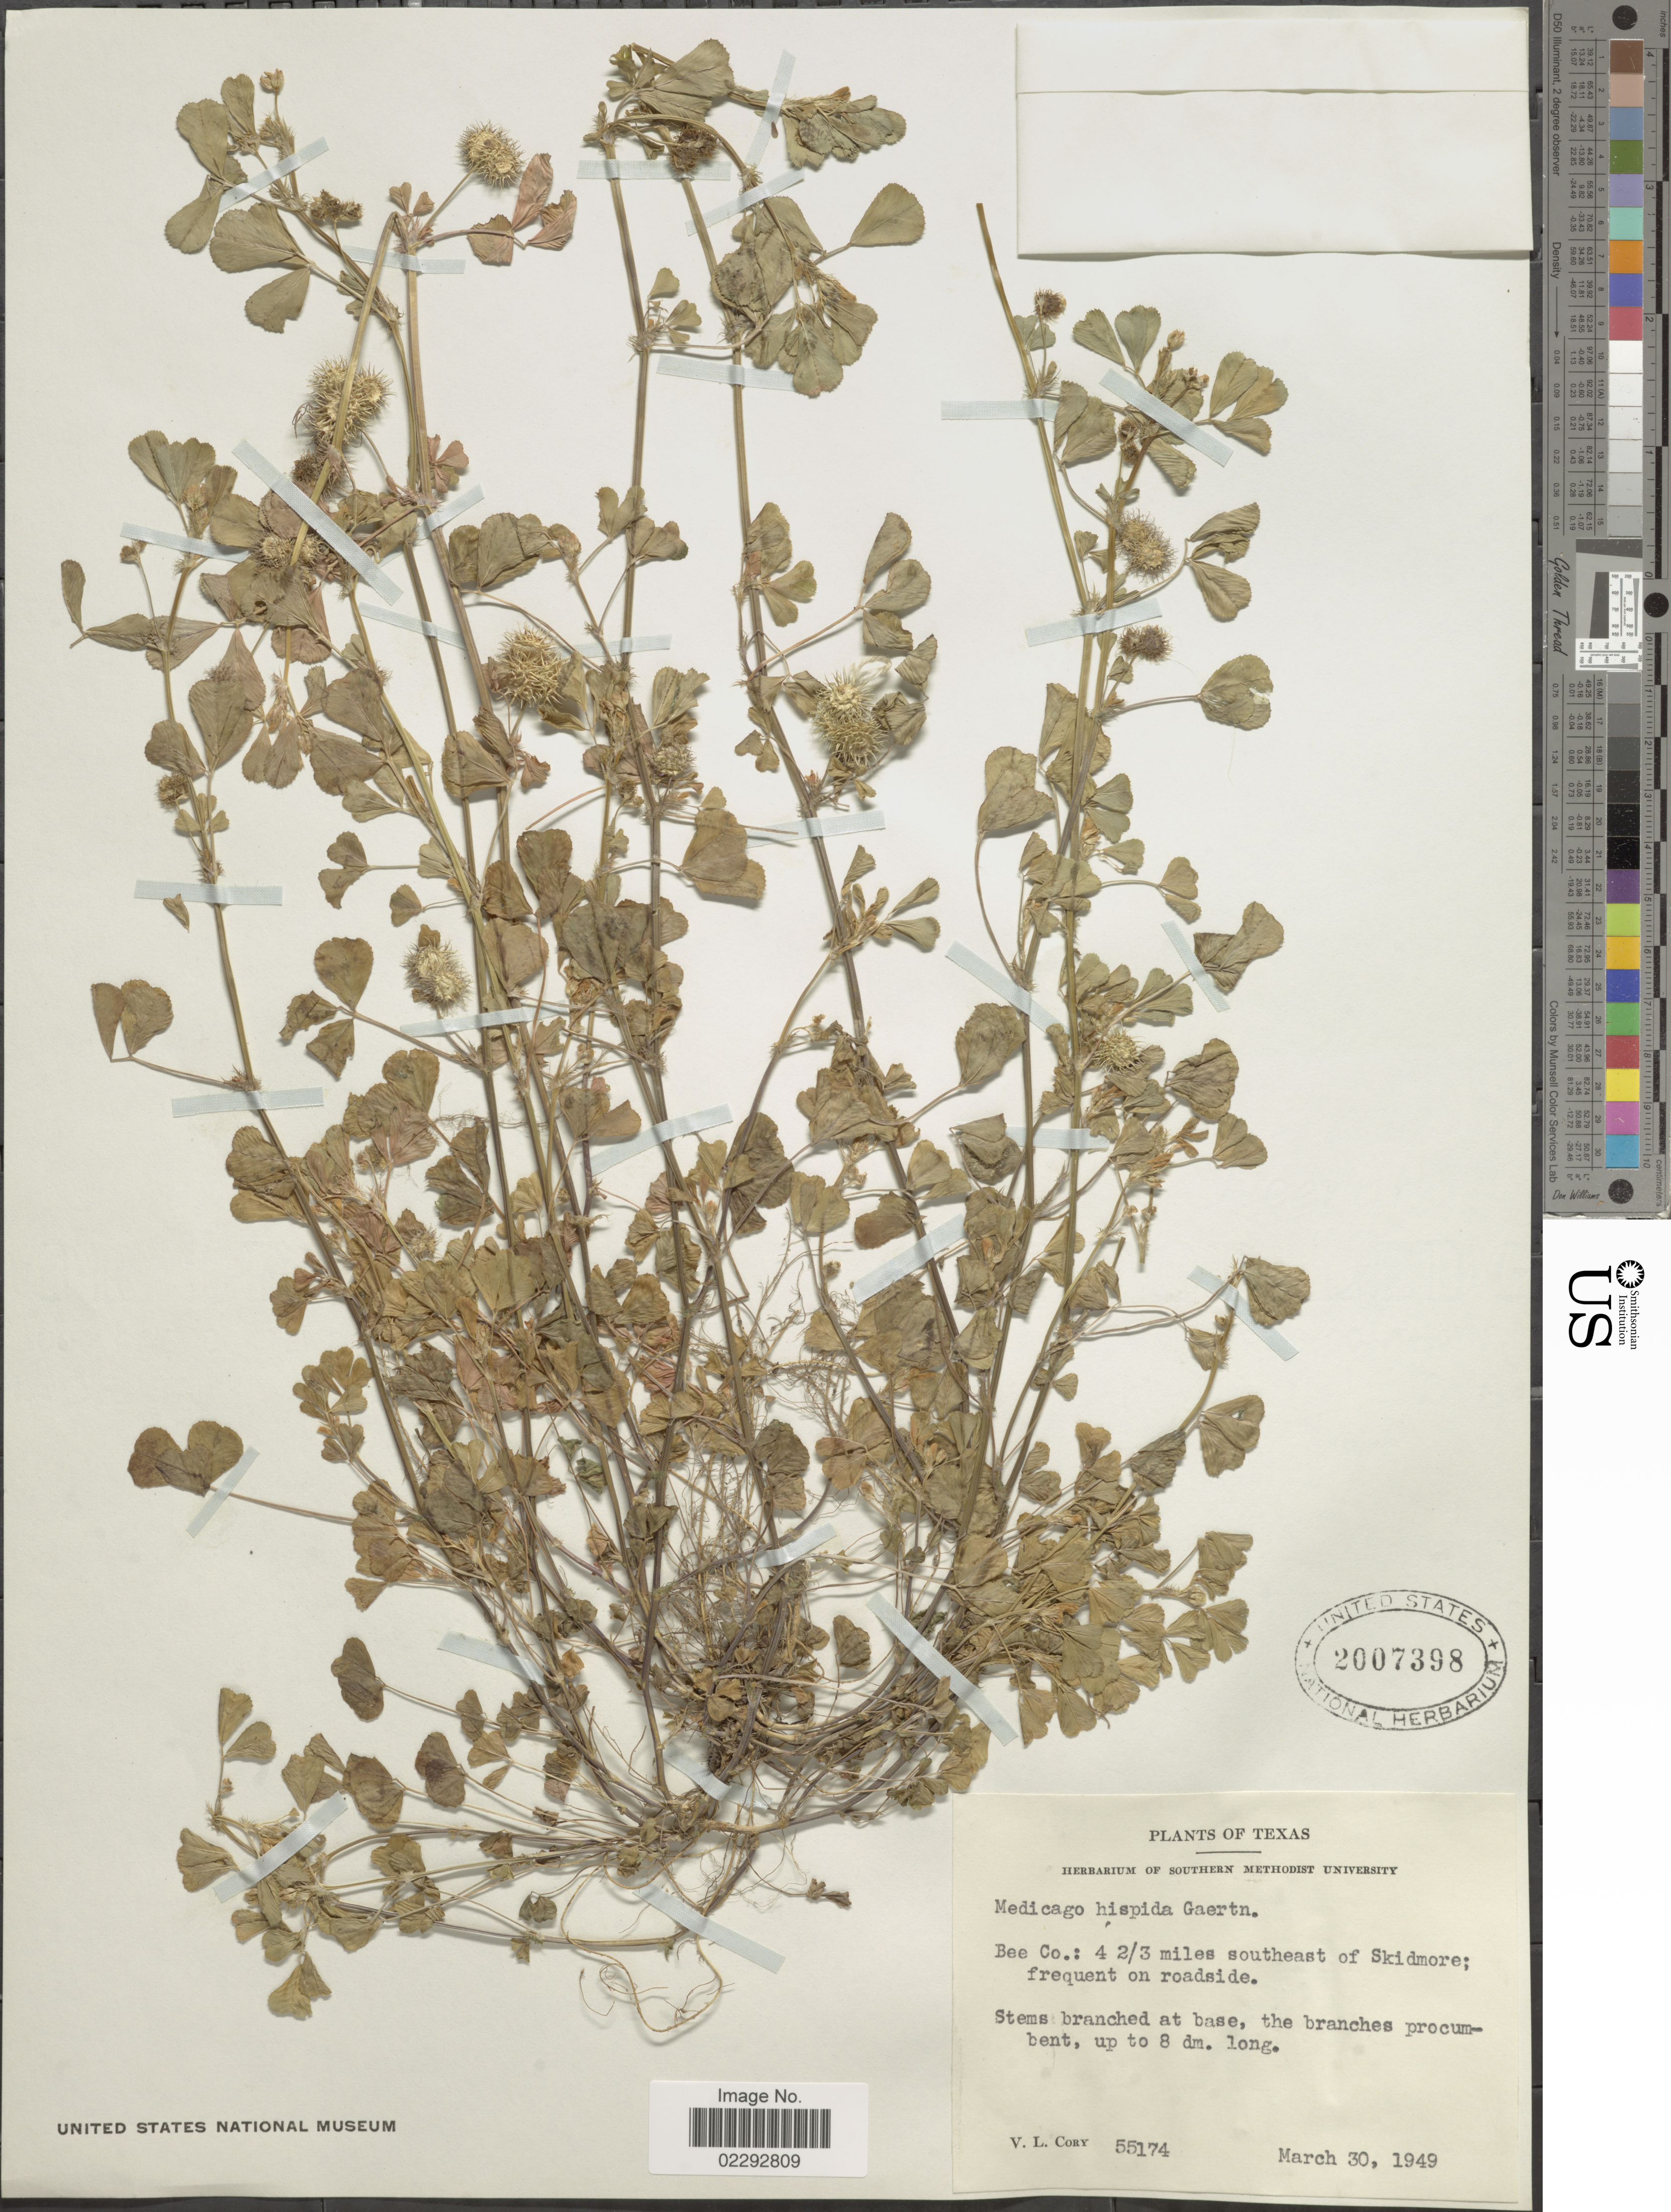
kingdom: Plantae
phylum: Tracheophyta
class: Magnoliopsida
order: Fabales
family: Fabaceae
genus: Medicago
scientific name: Medicago hispida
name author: Gaertn.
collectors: V. Cory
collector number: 55174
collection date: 1949-03-30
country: United States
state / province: Texas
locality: Texas. Bee Co.: 4 2/3 miles southeast of Skidmore.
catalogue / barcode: US 2007398